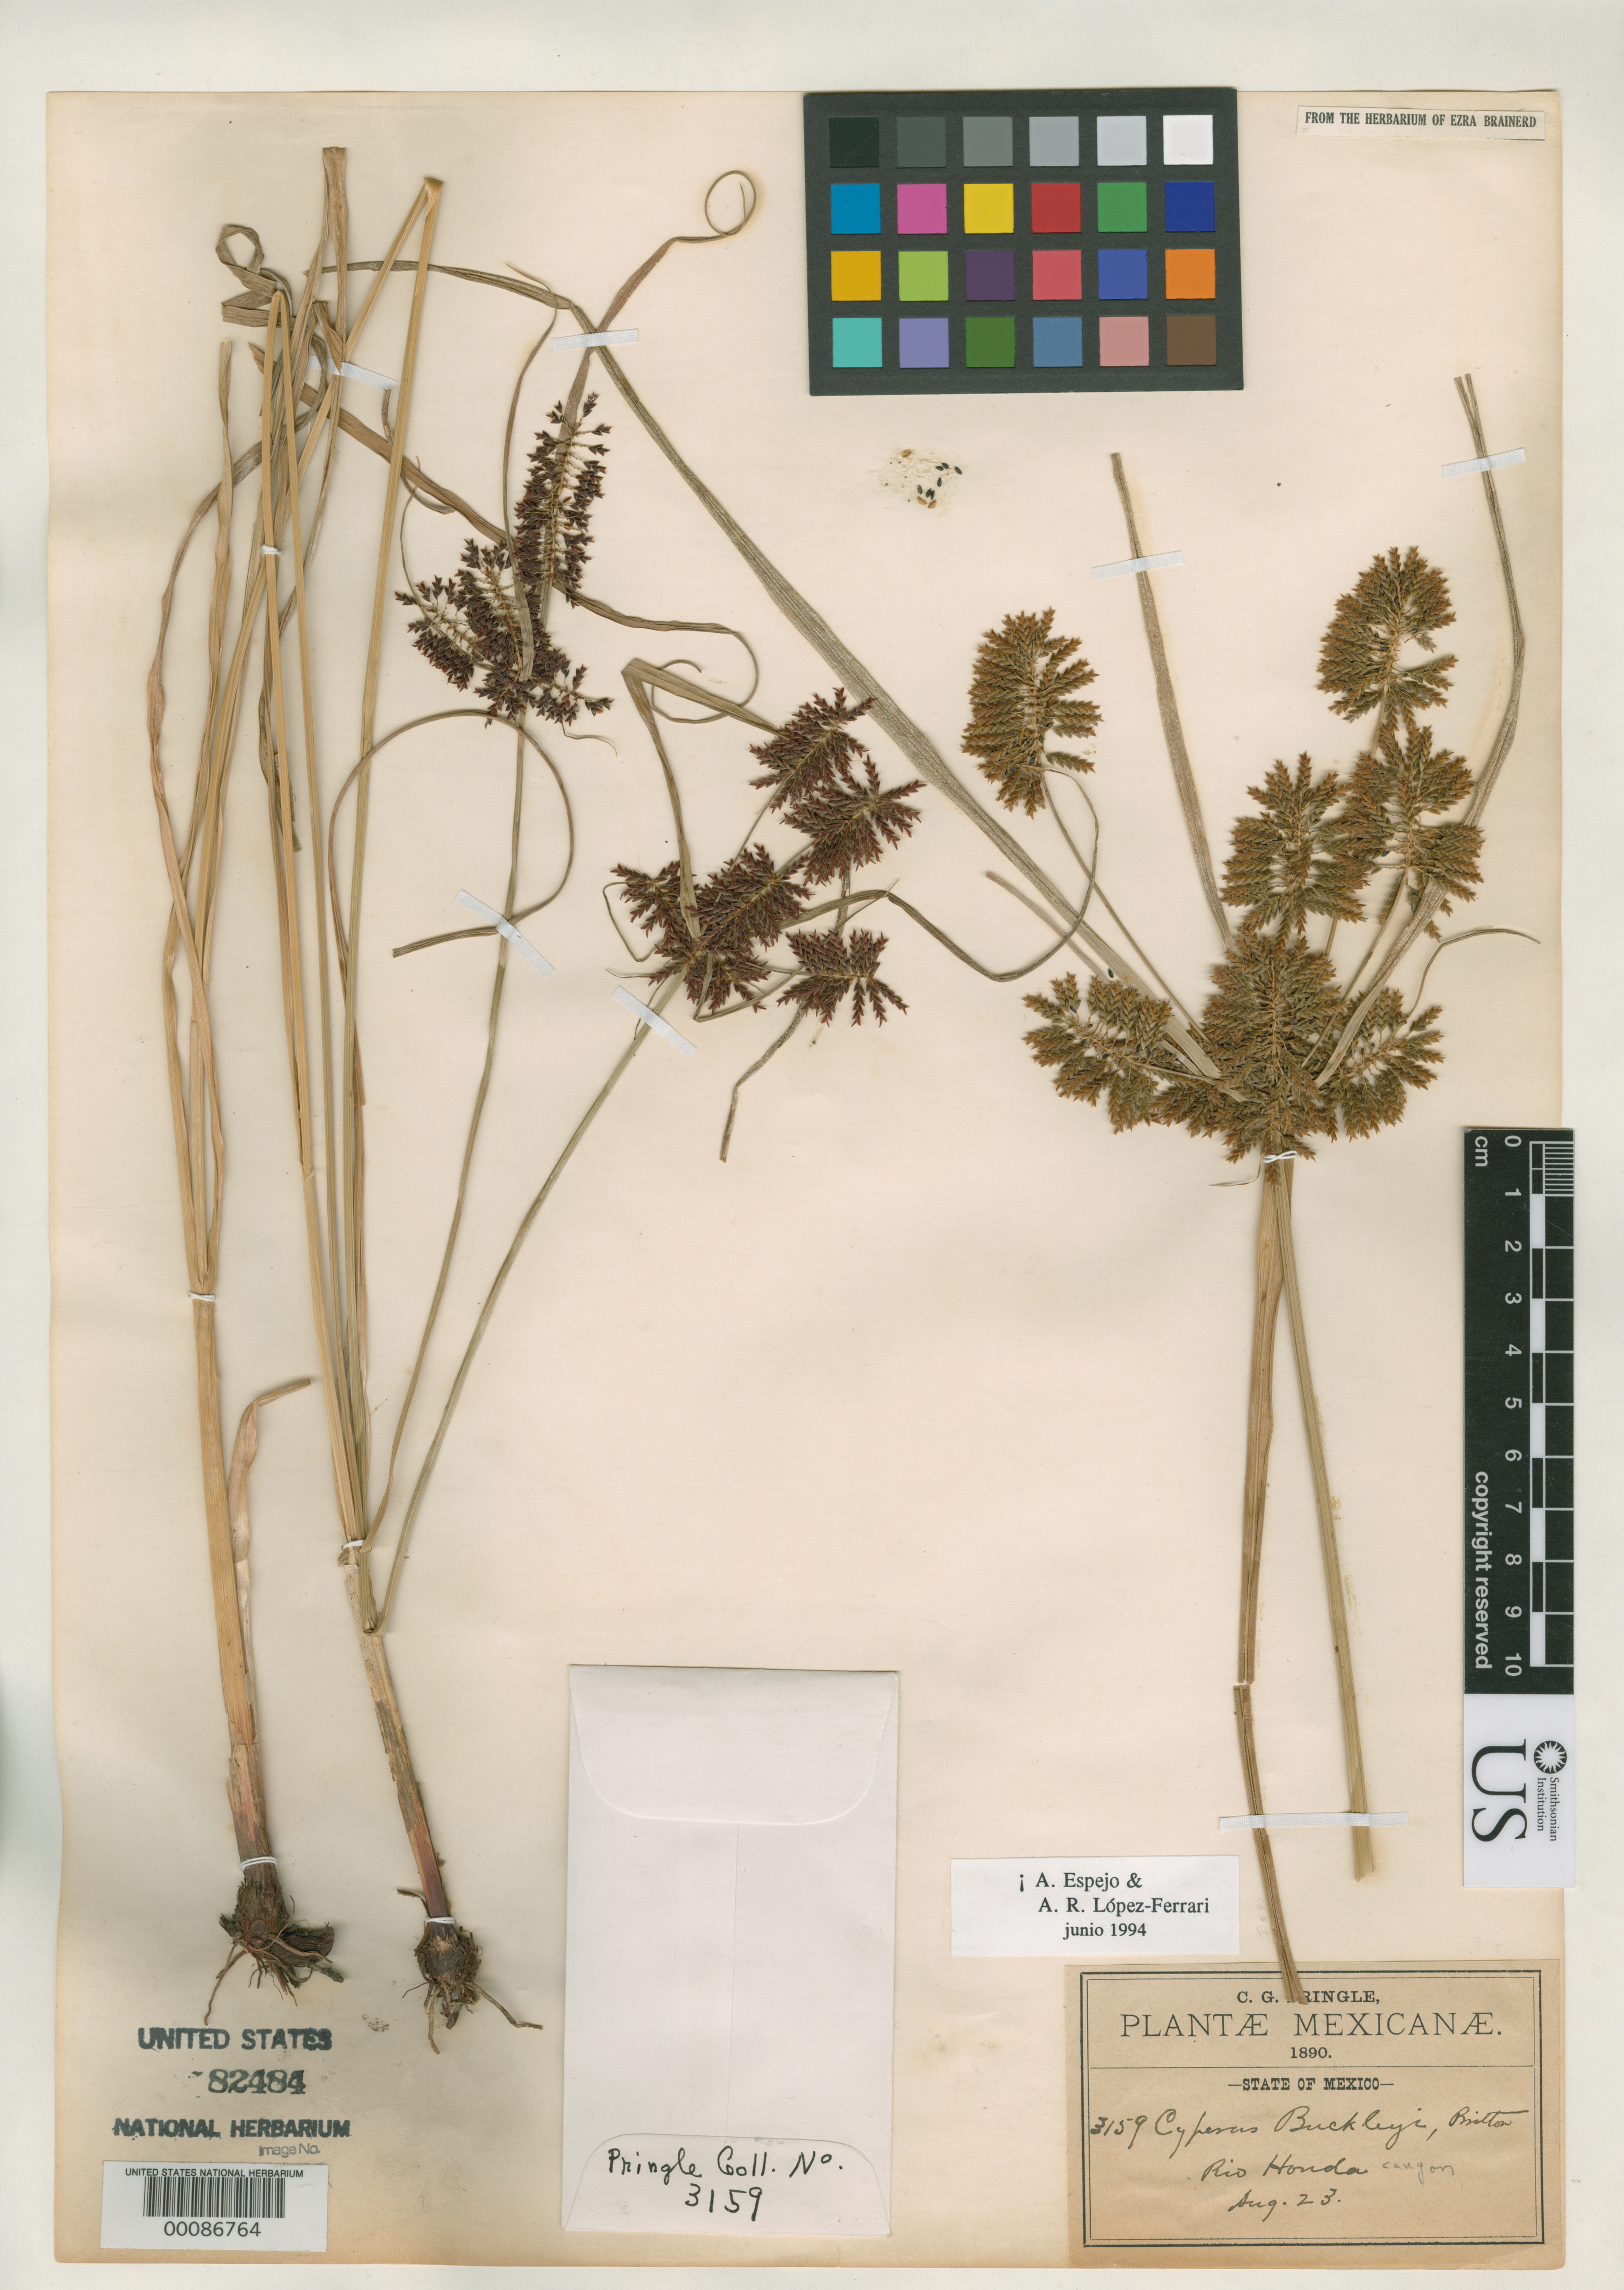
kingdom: Plantae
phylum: Tracheophyta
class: Liliopsida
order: Poales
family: Cyperaceae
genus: Cyperus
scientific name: Cyperus spectabilis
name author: Link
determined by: Strong, Mark T., (BOT), Smithsonian Institution - National Museum of Natural History (UNITED STATES)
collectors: C. G. Pringle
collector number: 3159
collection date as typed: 23 Aug 1890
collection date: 1890-08-23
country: Mexico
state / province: México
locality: Rio Honda Canyon.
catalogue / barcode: US 82484